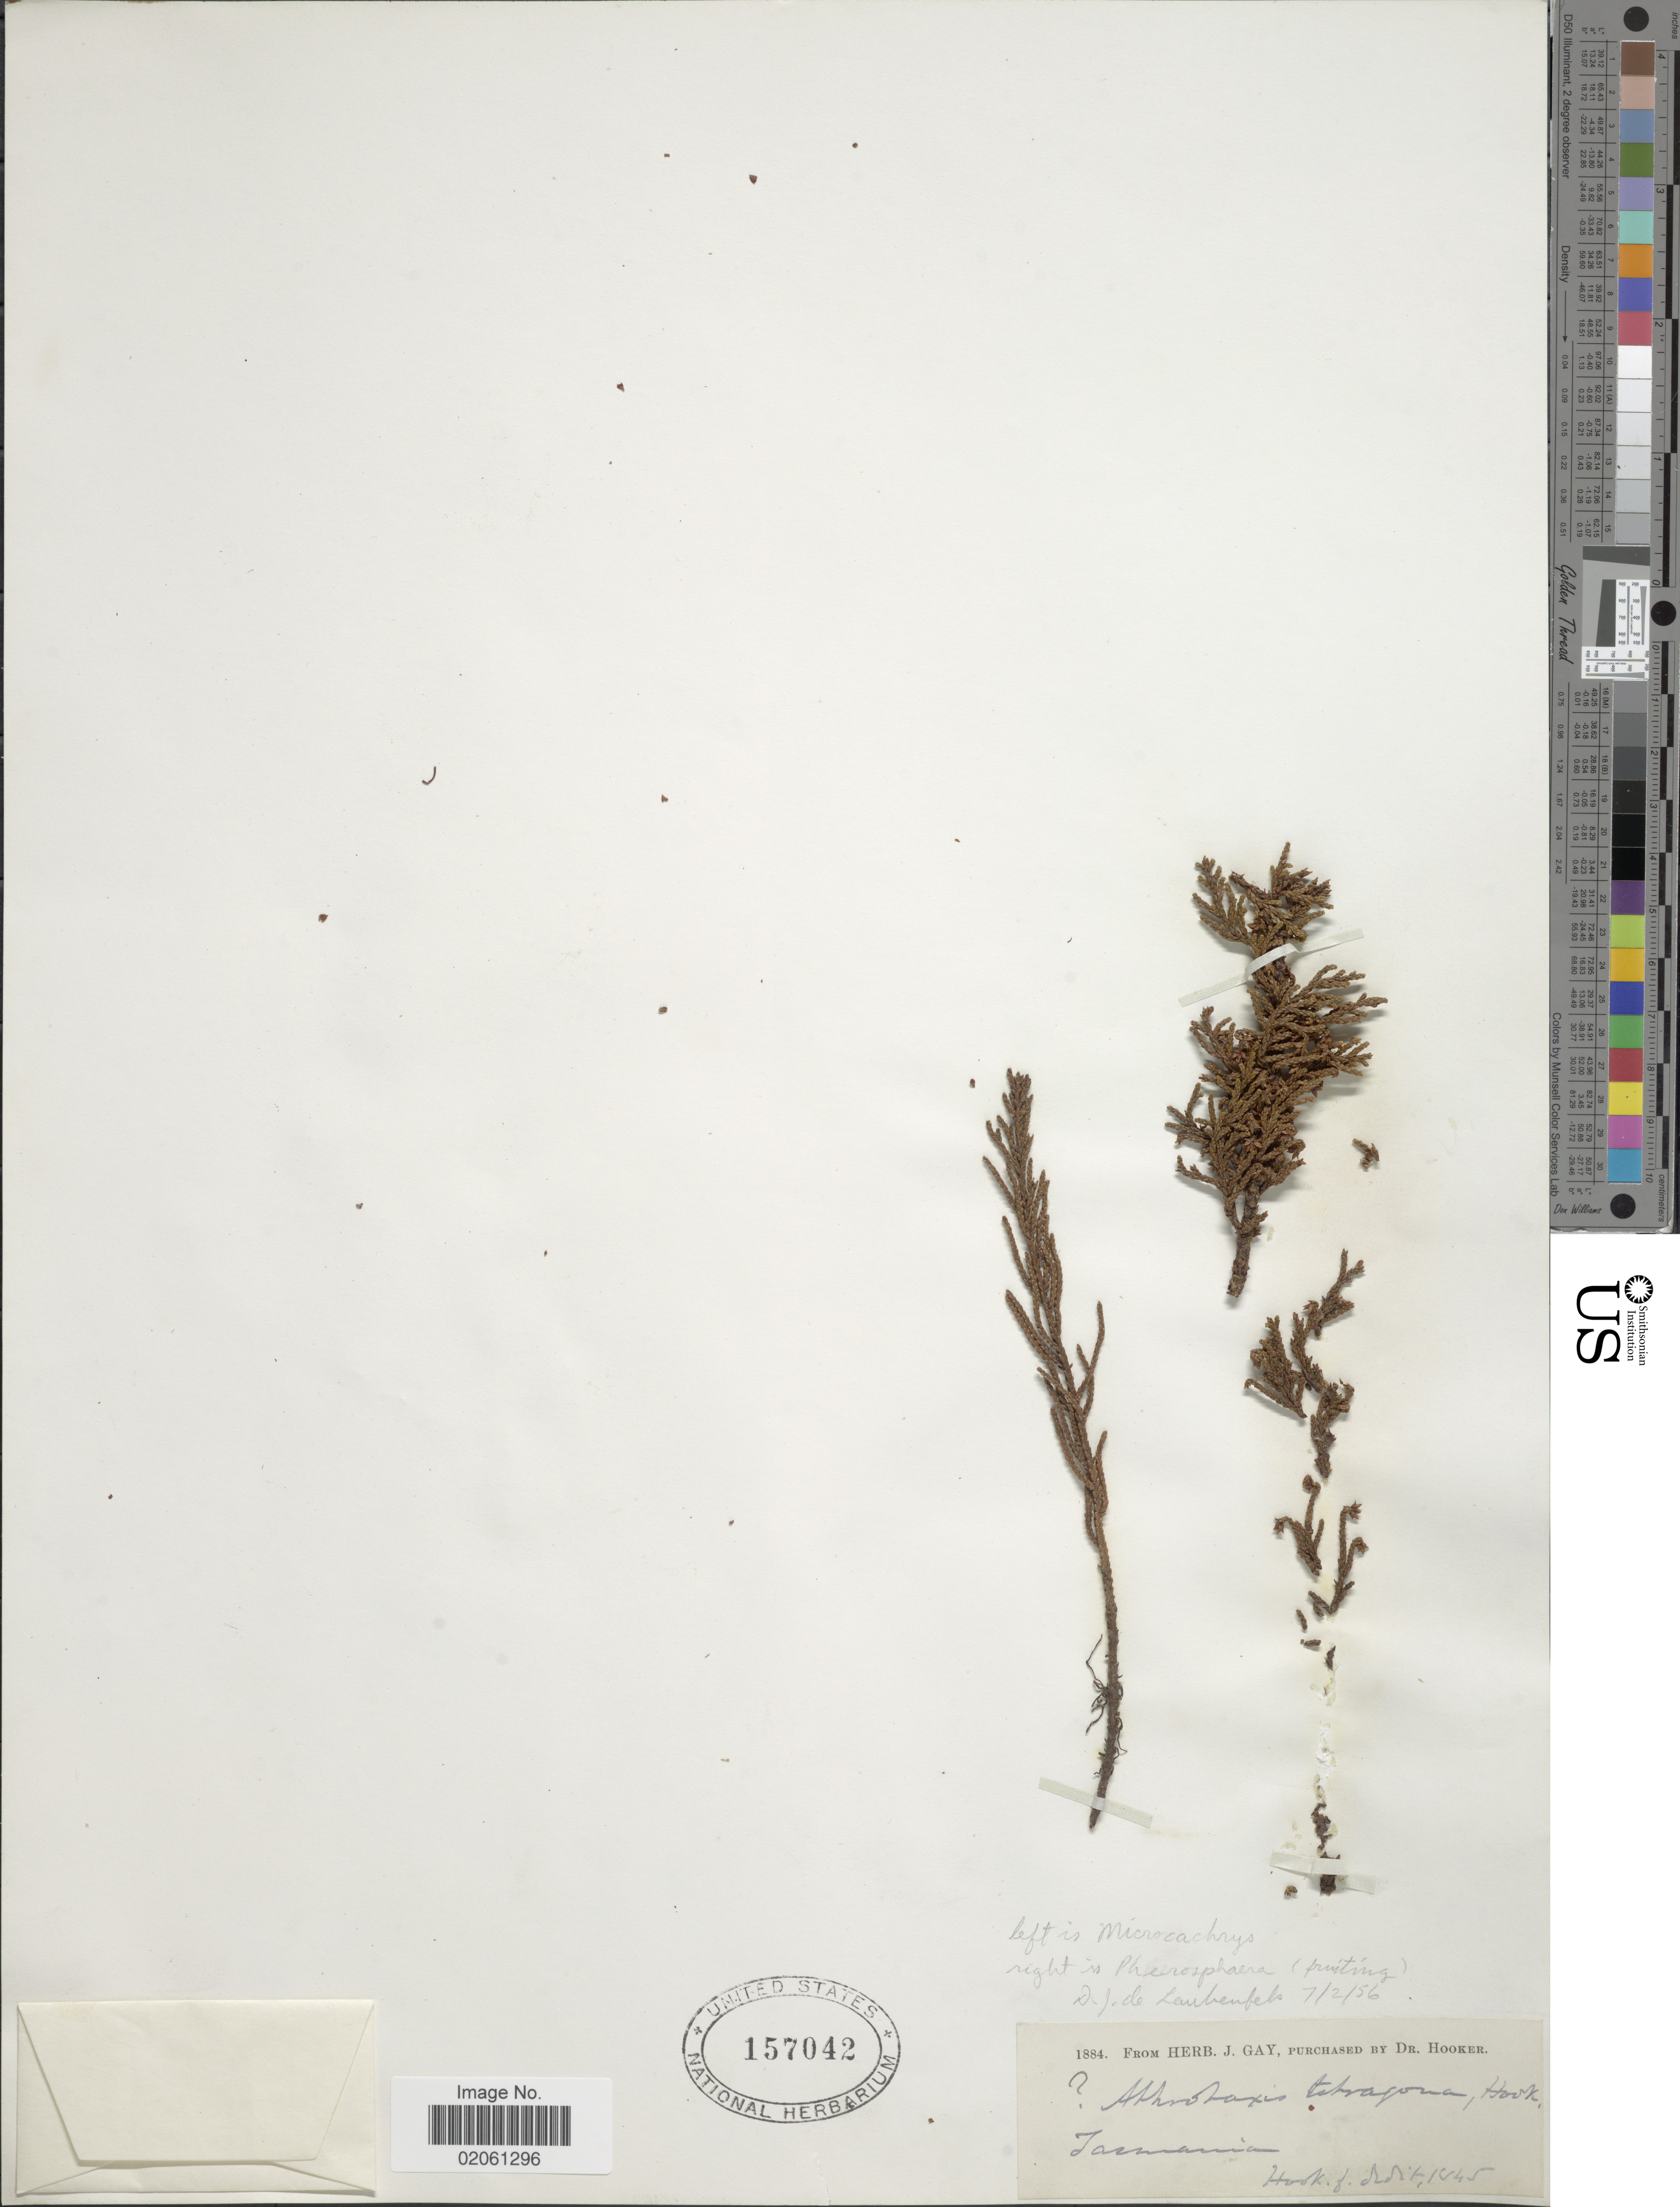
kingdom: Plantae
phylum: Tracheophyta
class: Pinopsida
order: Pinales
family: Podocarpaceae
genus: Microstrobos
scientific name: Microstrobos sp.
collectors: ex herb. J. Gay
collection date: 1884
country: Australia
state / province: Tasmania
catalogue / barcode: US 157042